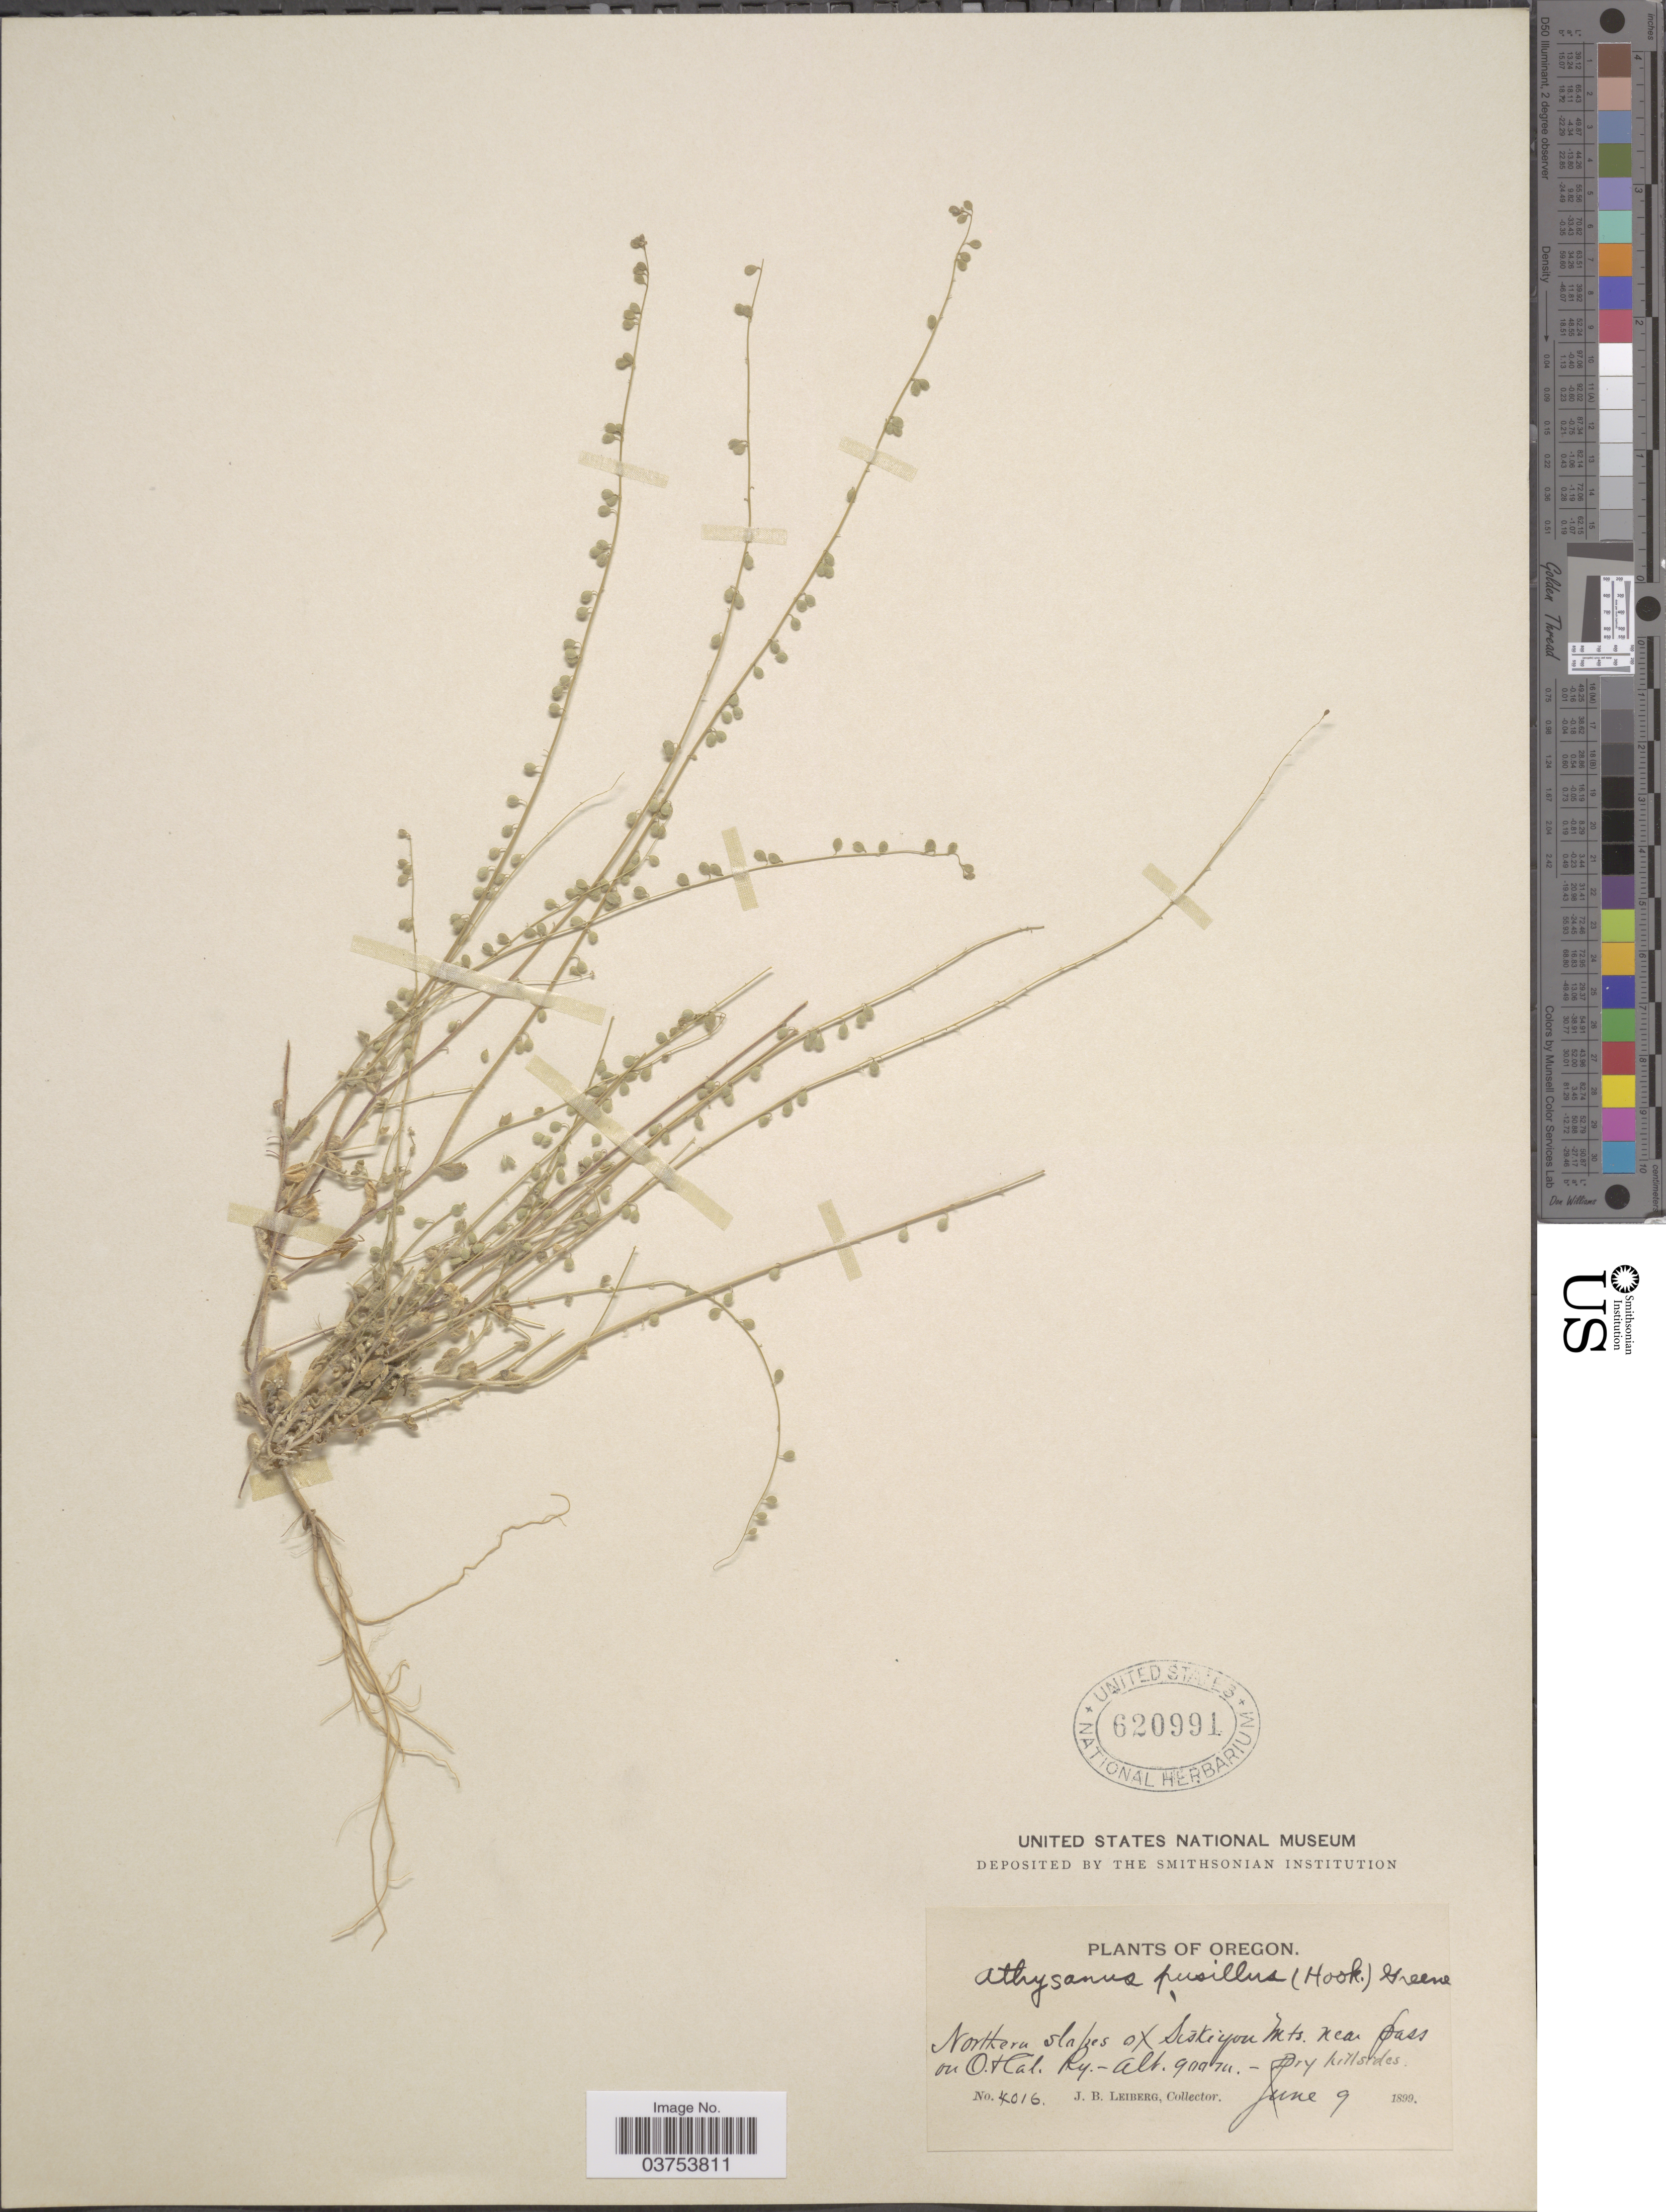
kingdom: Plantae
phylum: Tracheophyta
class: Magnoliopsida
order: Brassicales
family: Brassicaceae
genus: Athysanus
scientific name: Athysanus pusillus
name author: (Hook.) Greene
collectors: J. B. Leiberg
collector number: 4016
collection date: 1899-06-09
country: United States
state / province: Oregon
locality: Northern slopes of Siskiyou Mts. near Pass on O & Cal. Ry.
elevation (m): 900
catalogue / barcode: US 620991